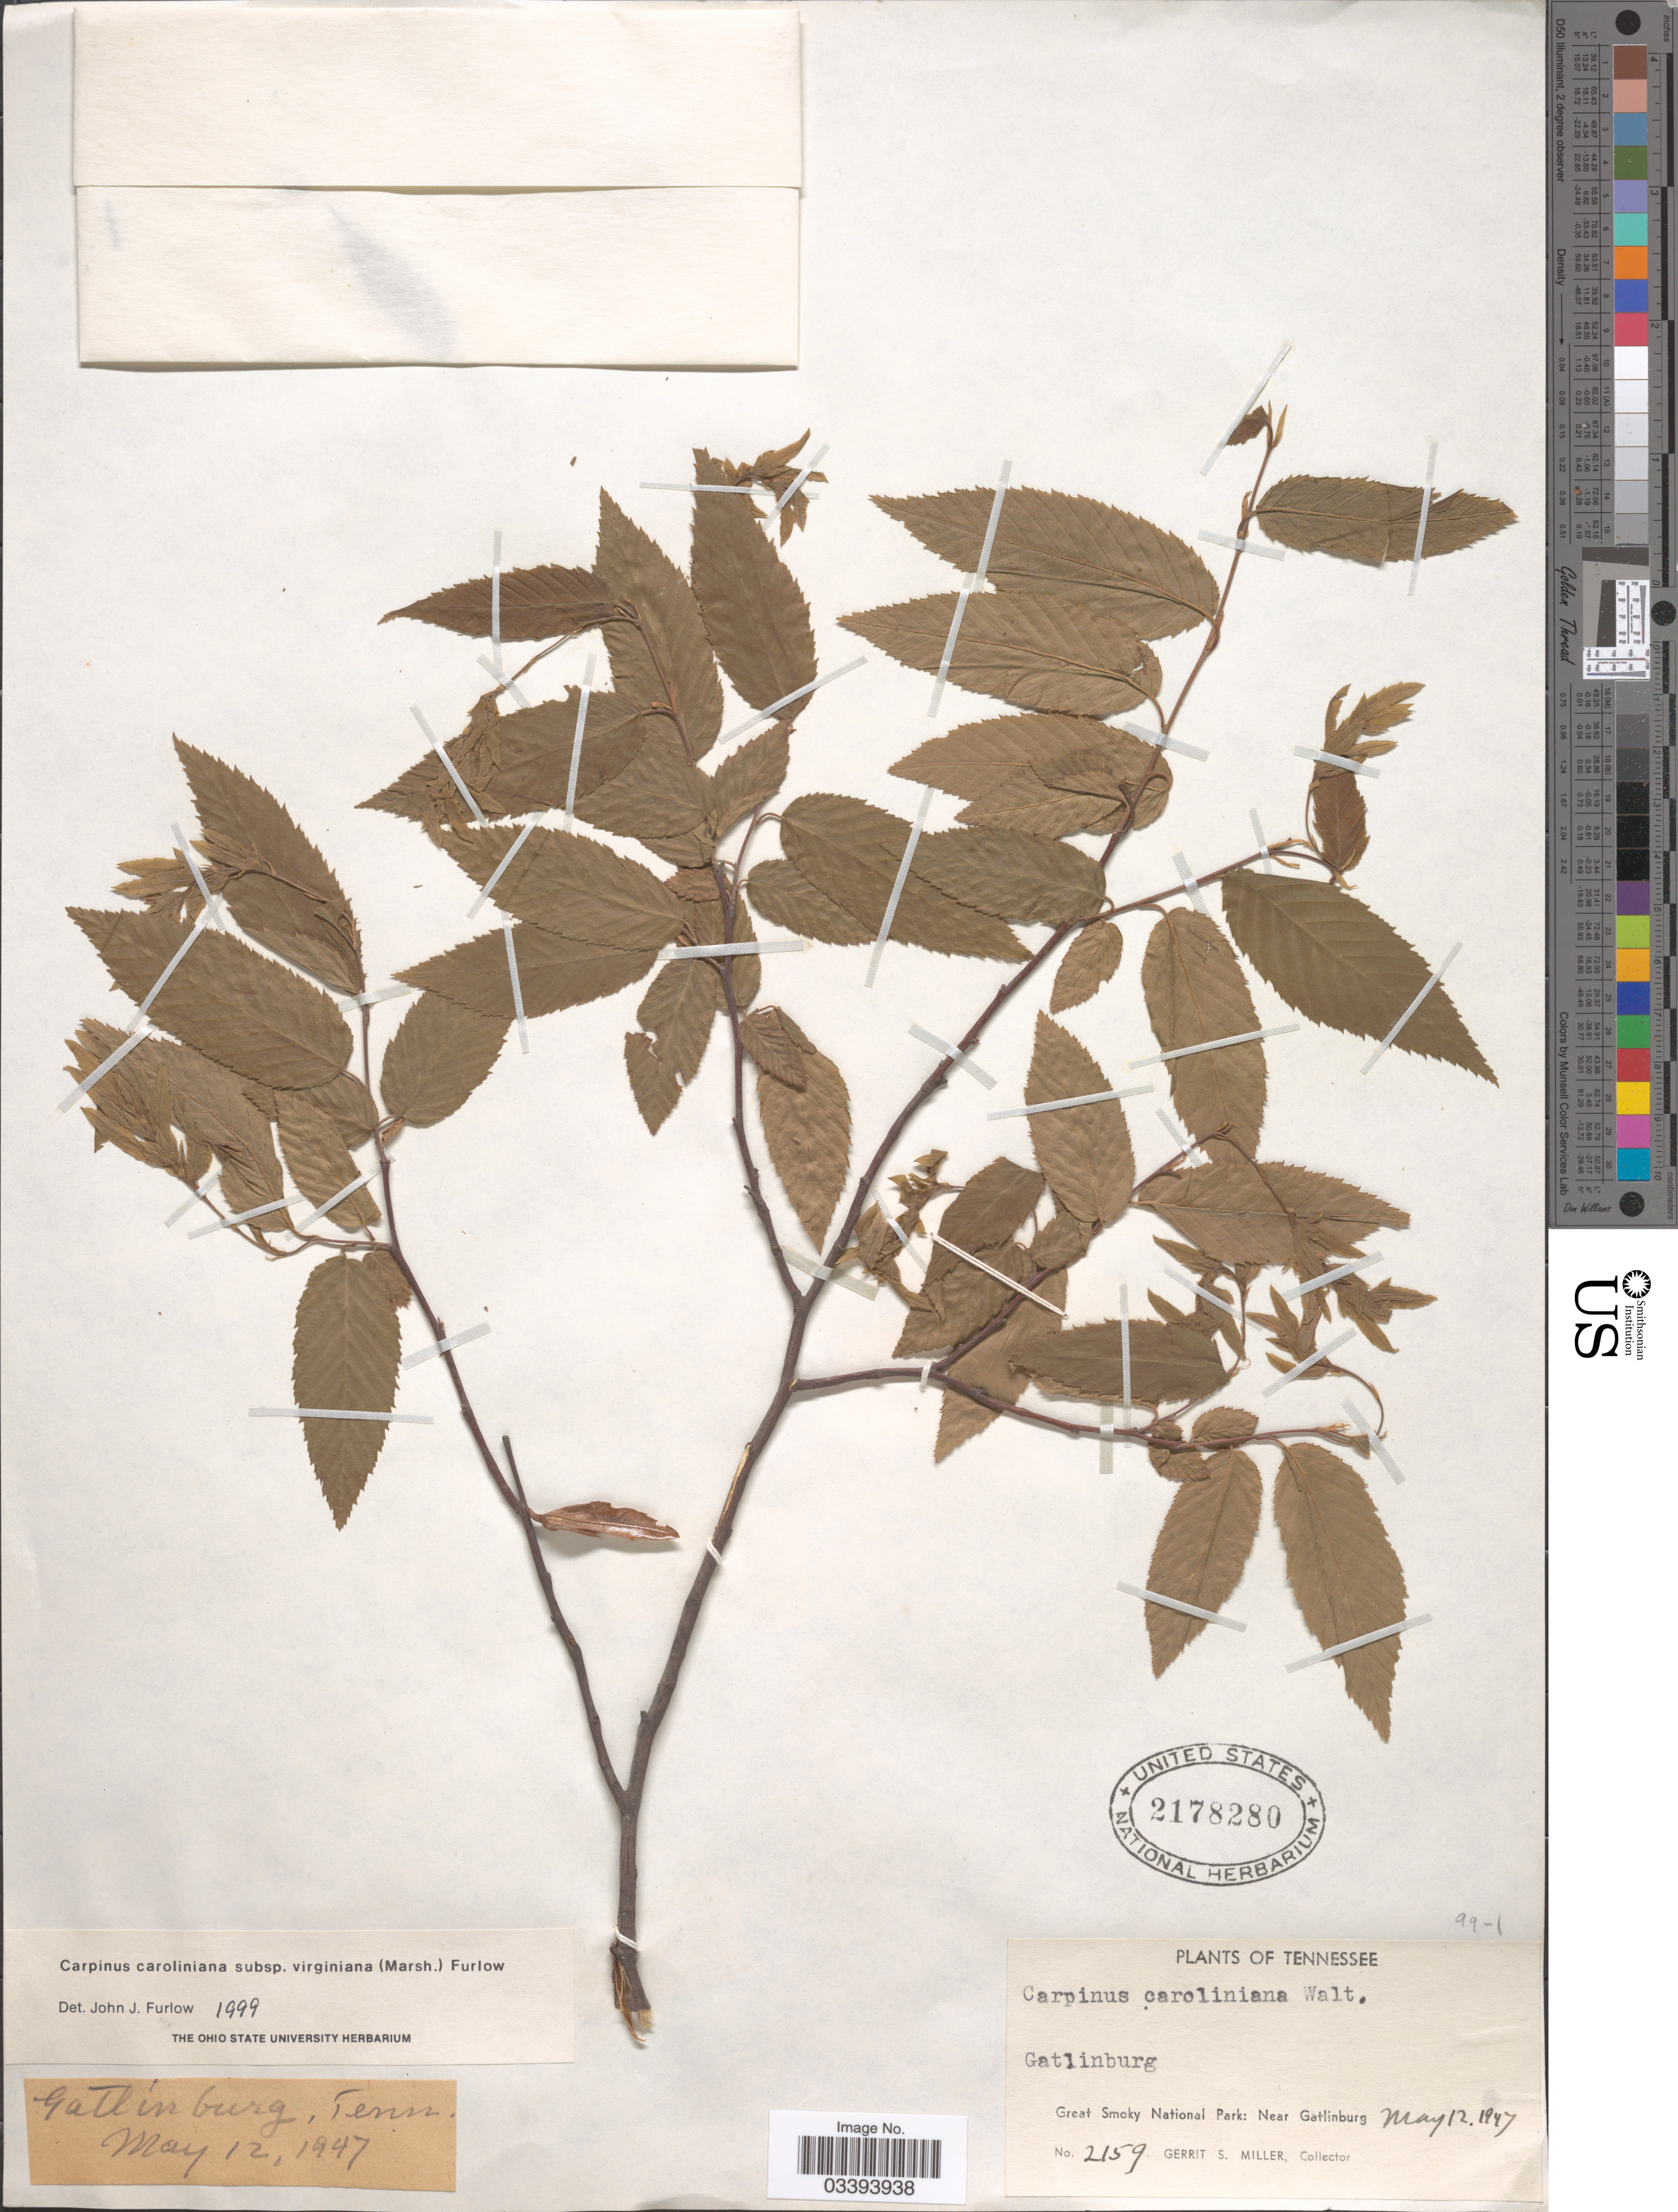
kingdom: Plantae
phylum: Tracheophyta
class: Magnoliopsida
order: Fagales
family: Betulaceae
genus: Carpinus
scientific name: Carpinus caroliniana subsp. virginiana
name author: (Marshall) Furlow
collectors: G. S. Miller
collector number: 2159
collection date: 1947-05-12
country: United States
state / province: Tennessee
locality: Gatlinburg. Great Smoky National Park: Near Gatlinburg.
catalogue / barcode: US 2178280